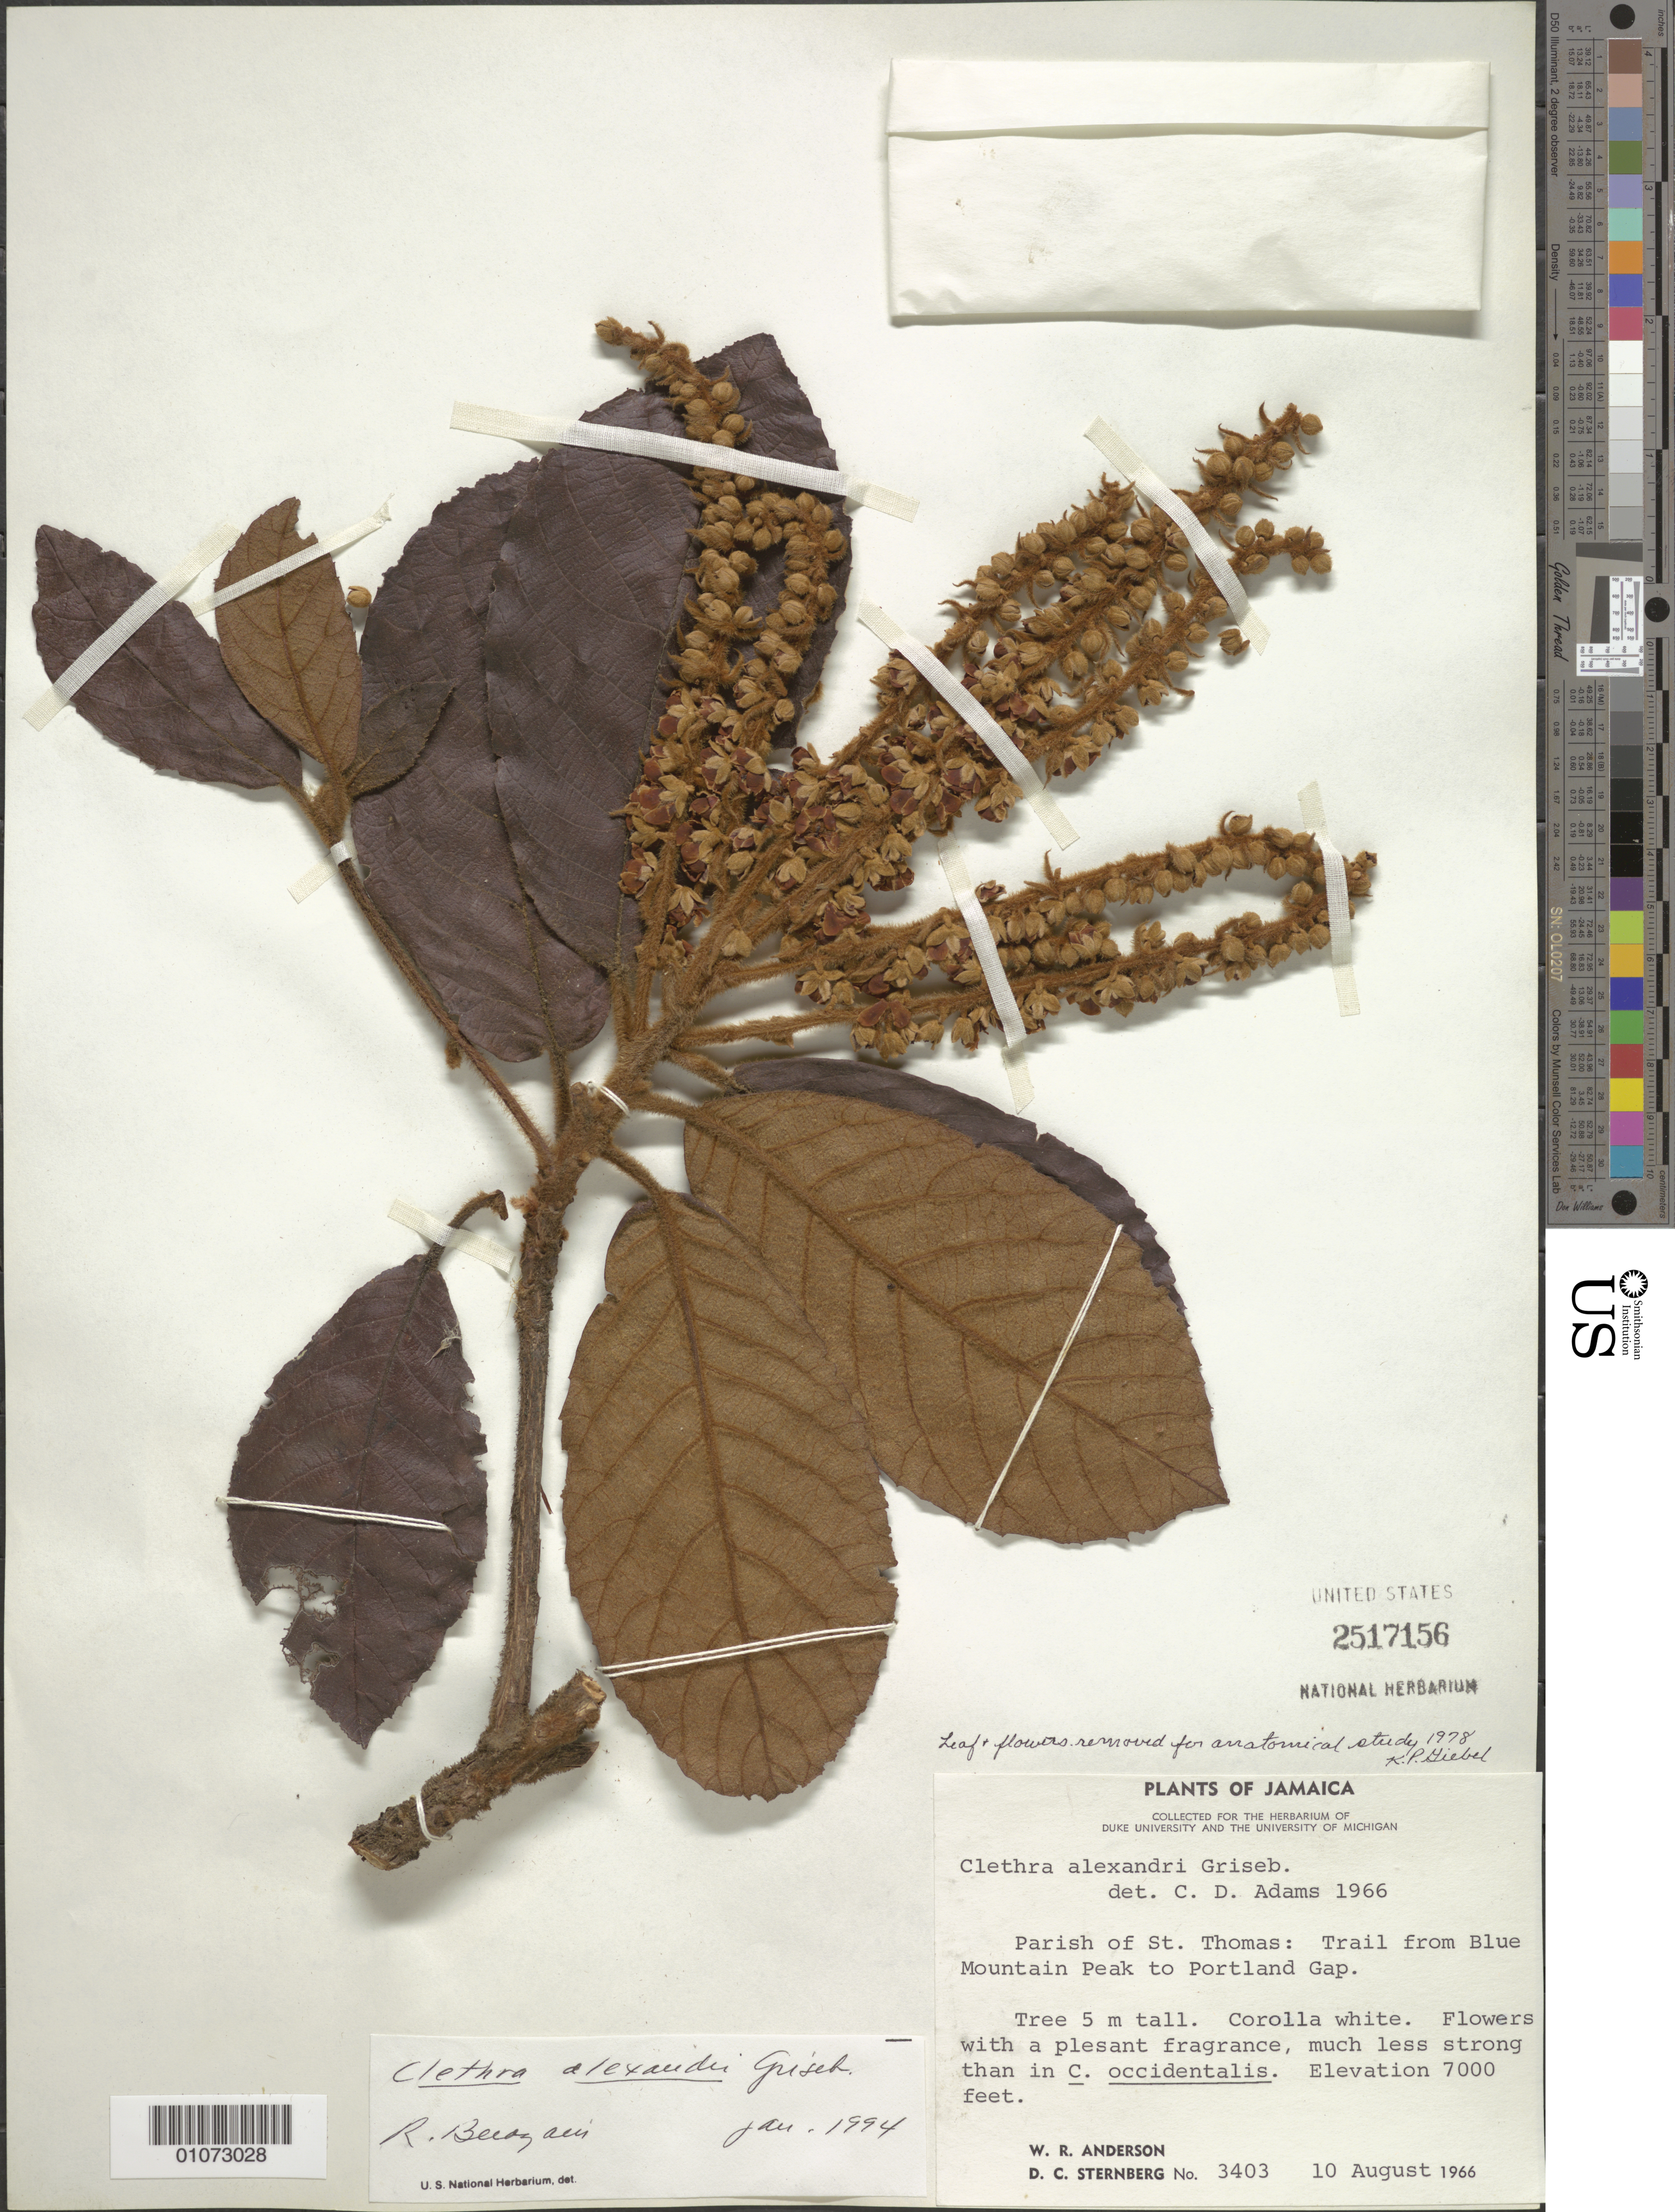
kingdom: Plantae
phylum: Tracheophyta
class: Magnoliopsida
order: Ericales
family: Clethraceae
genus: Clethra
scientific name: Clethra alexandri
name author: Griseb.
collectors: W. R. Anderson & D. Sternberg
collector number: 3403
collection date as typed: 10 Aug 1966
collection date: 1966-08-10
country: Jamaica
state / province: Saint Thomas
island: Jamaica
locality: Trail from Blue Mountain Peak to Portland Gap.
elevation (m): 2134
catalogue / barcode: US 2517156